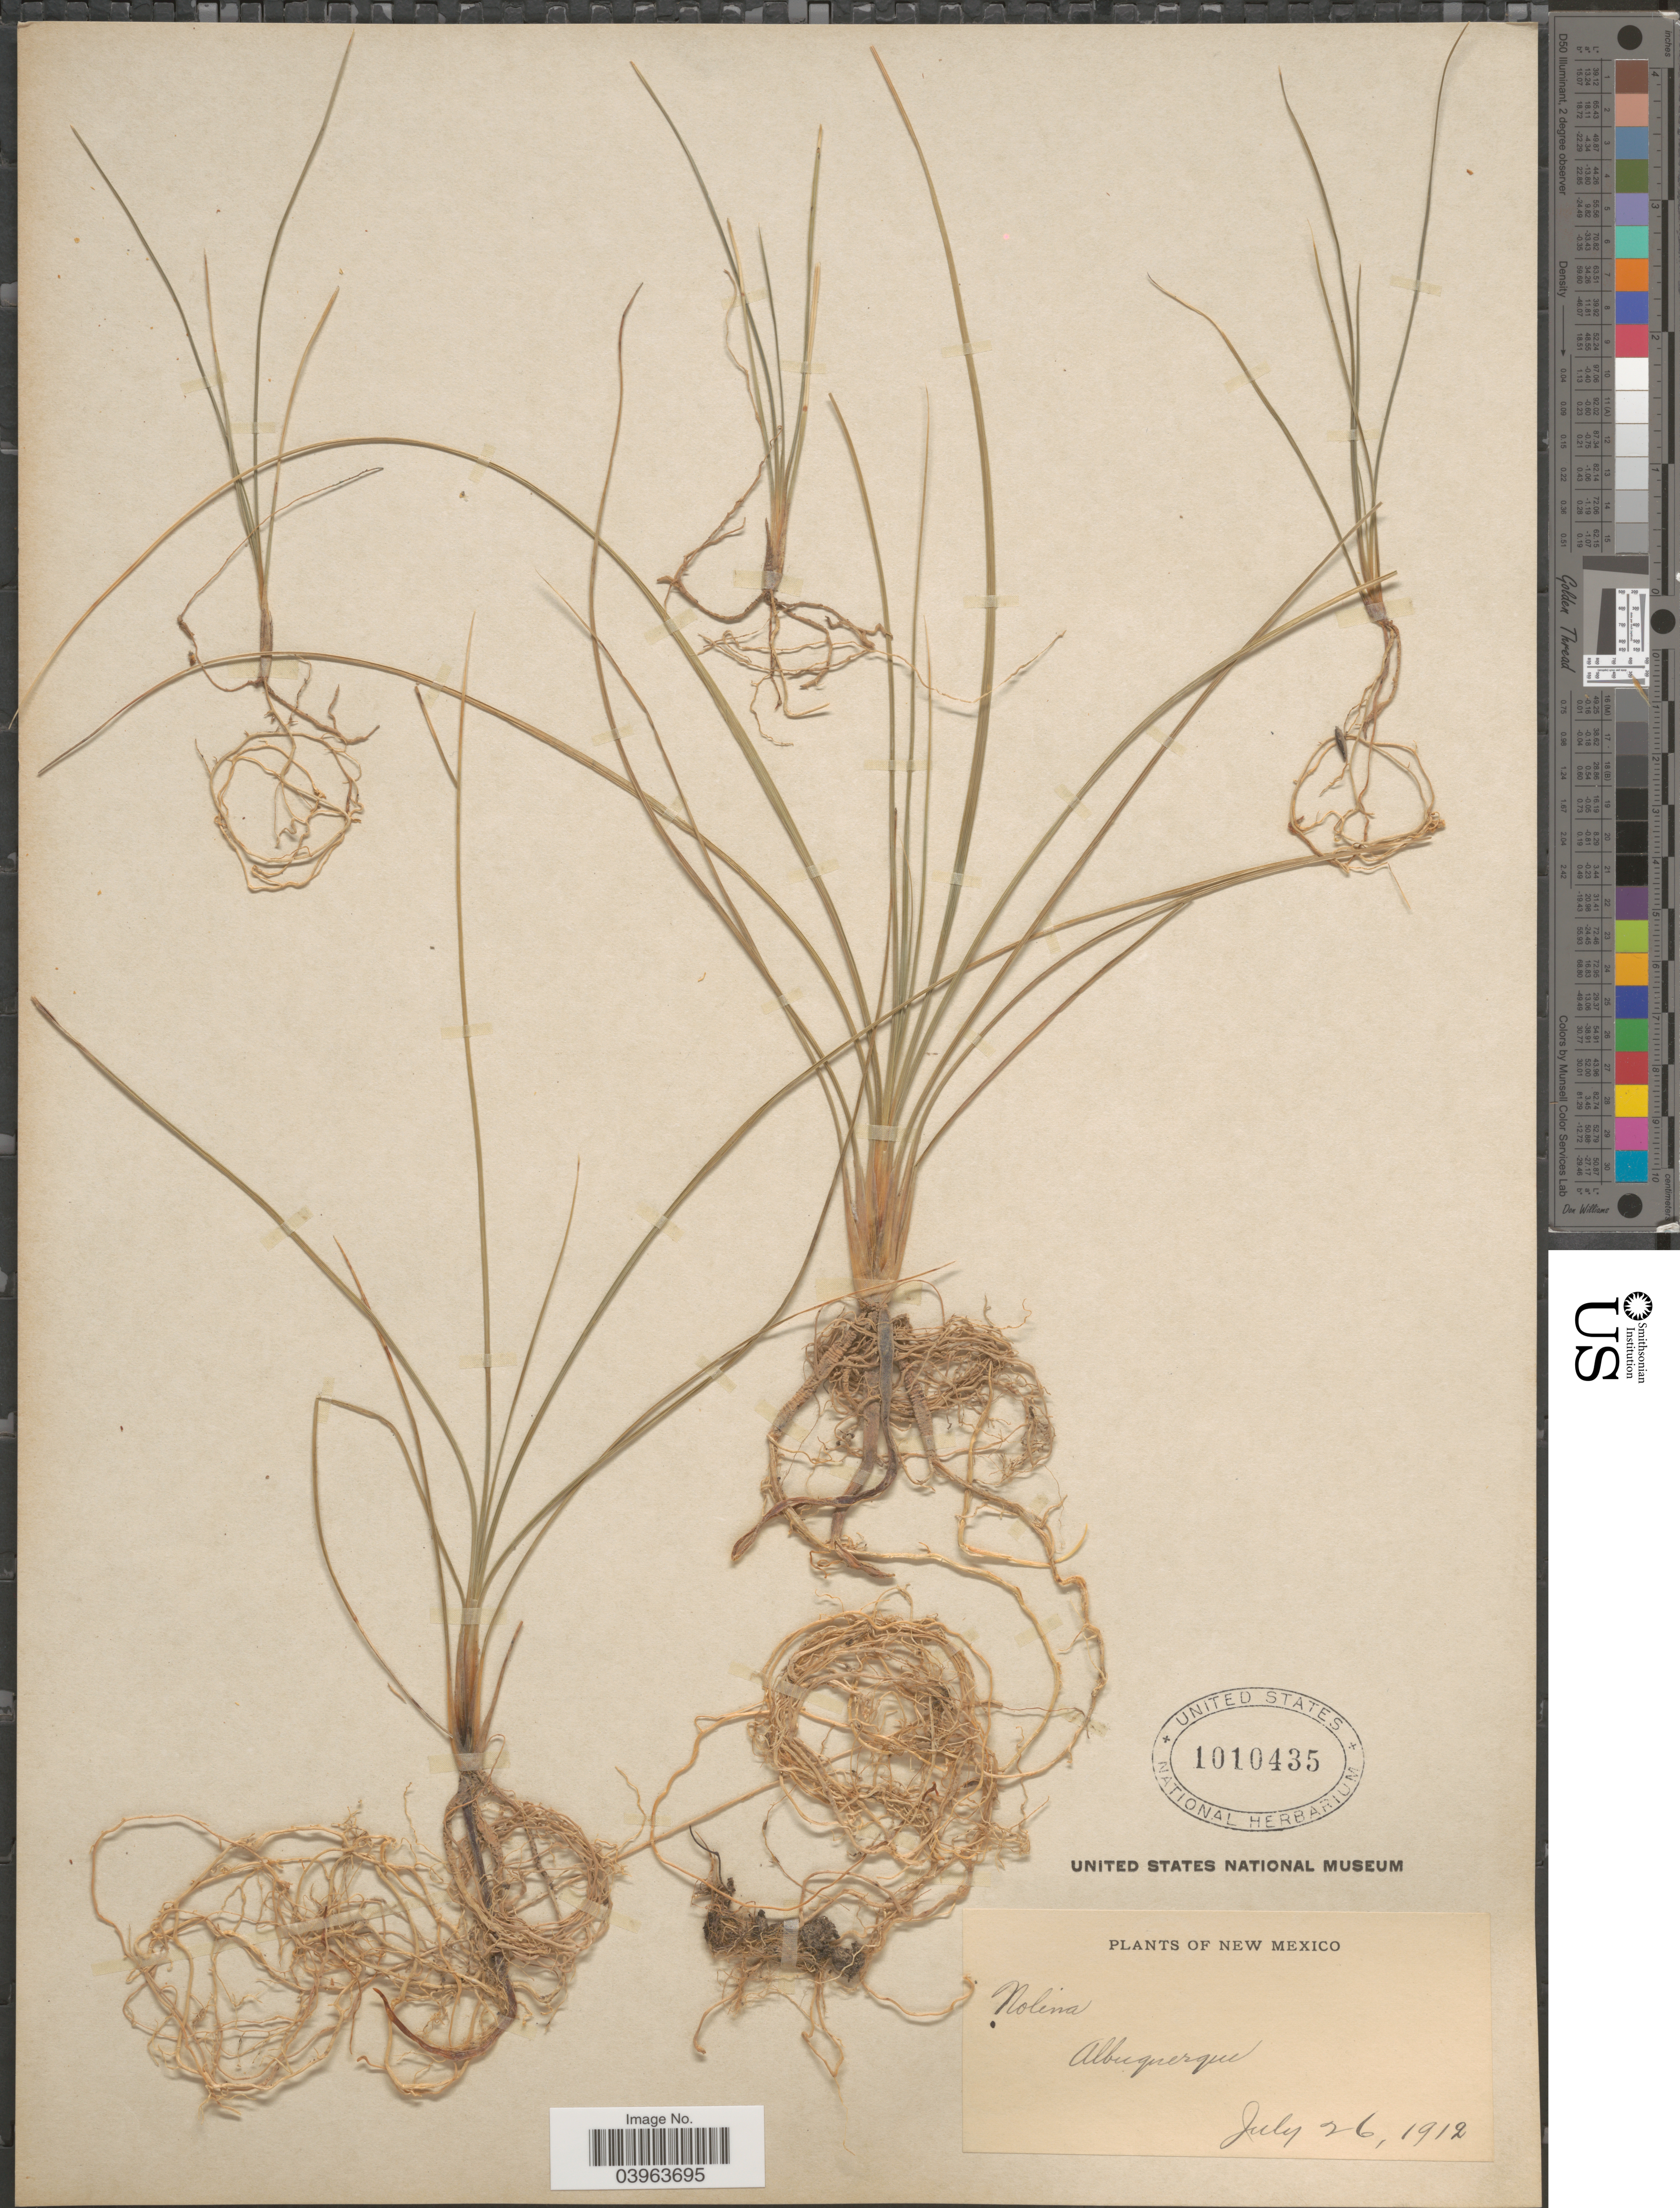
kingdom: Plantae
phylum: Tracheophyta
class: Liliopsida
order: Asparagales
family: Asparagaceae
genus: Nolina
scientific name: Nolina sp.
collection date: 1912-07-26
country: United States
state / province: New Mexico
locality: Albuquerque.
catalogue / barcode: US 1010435